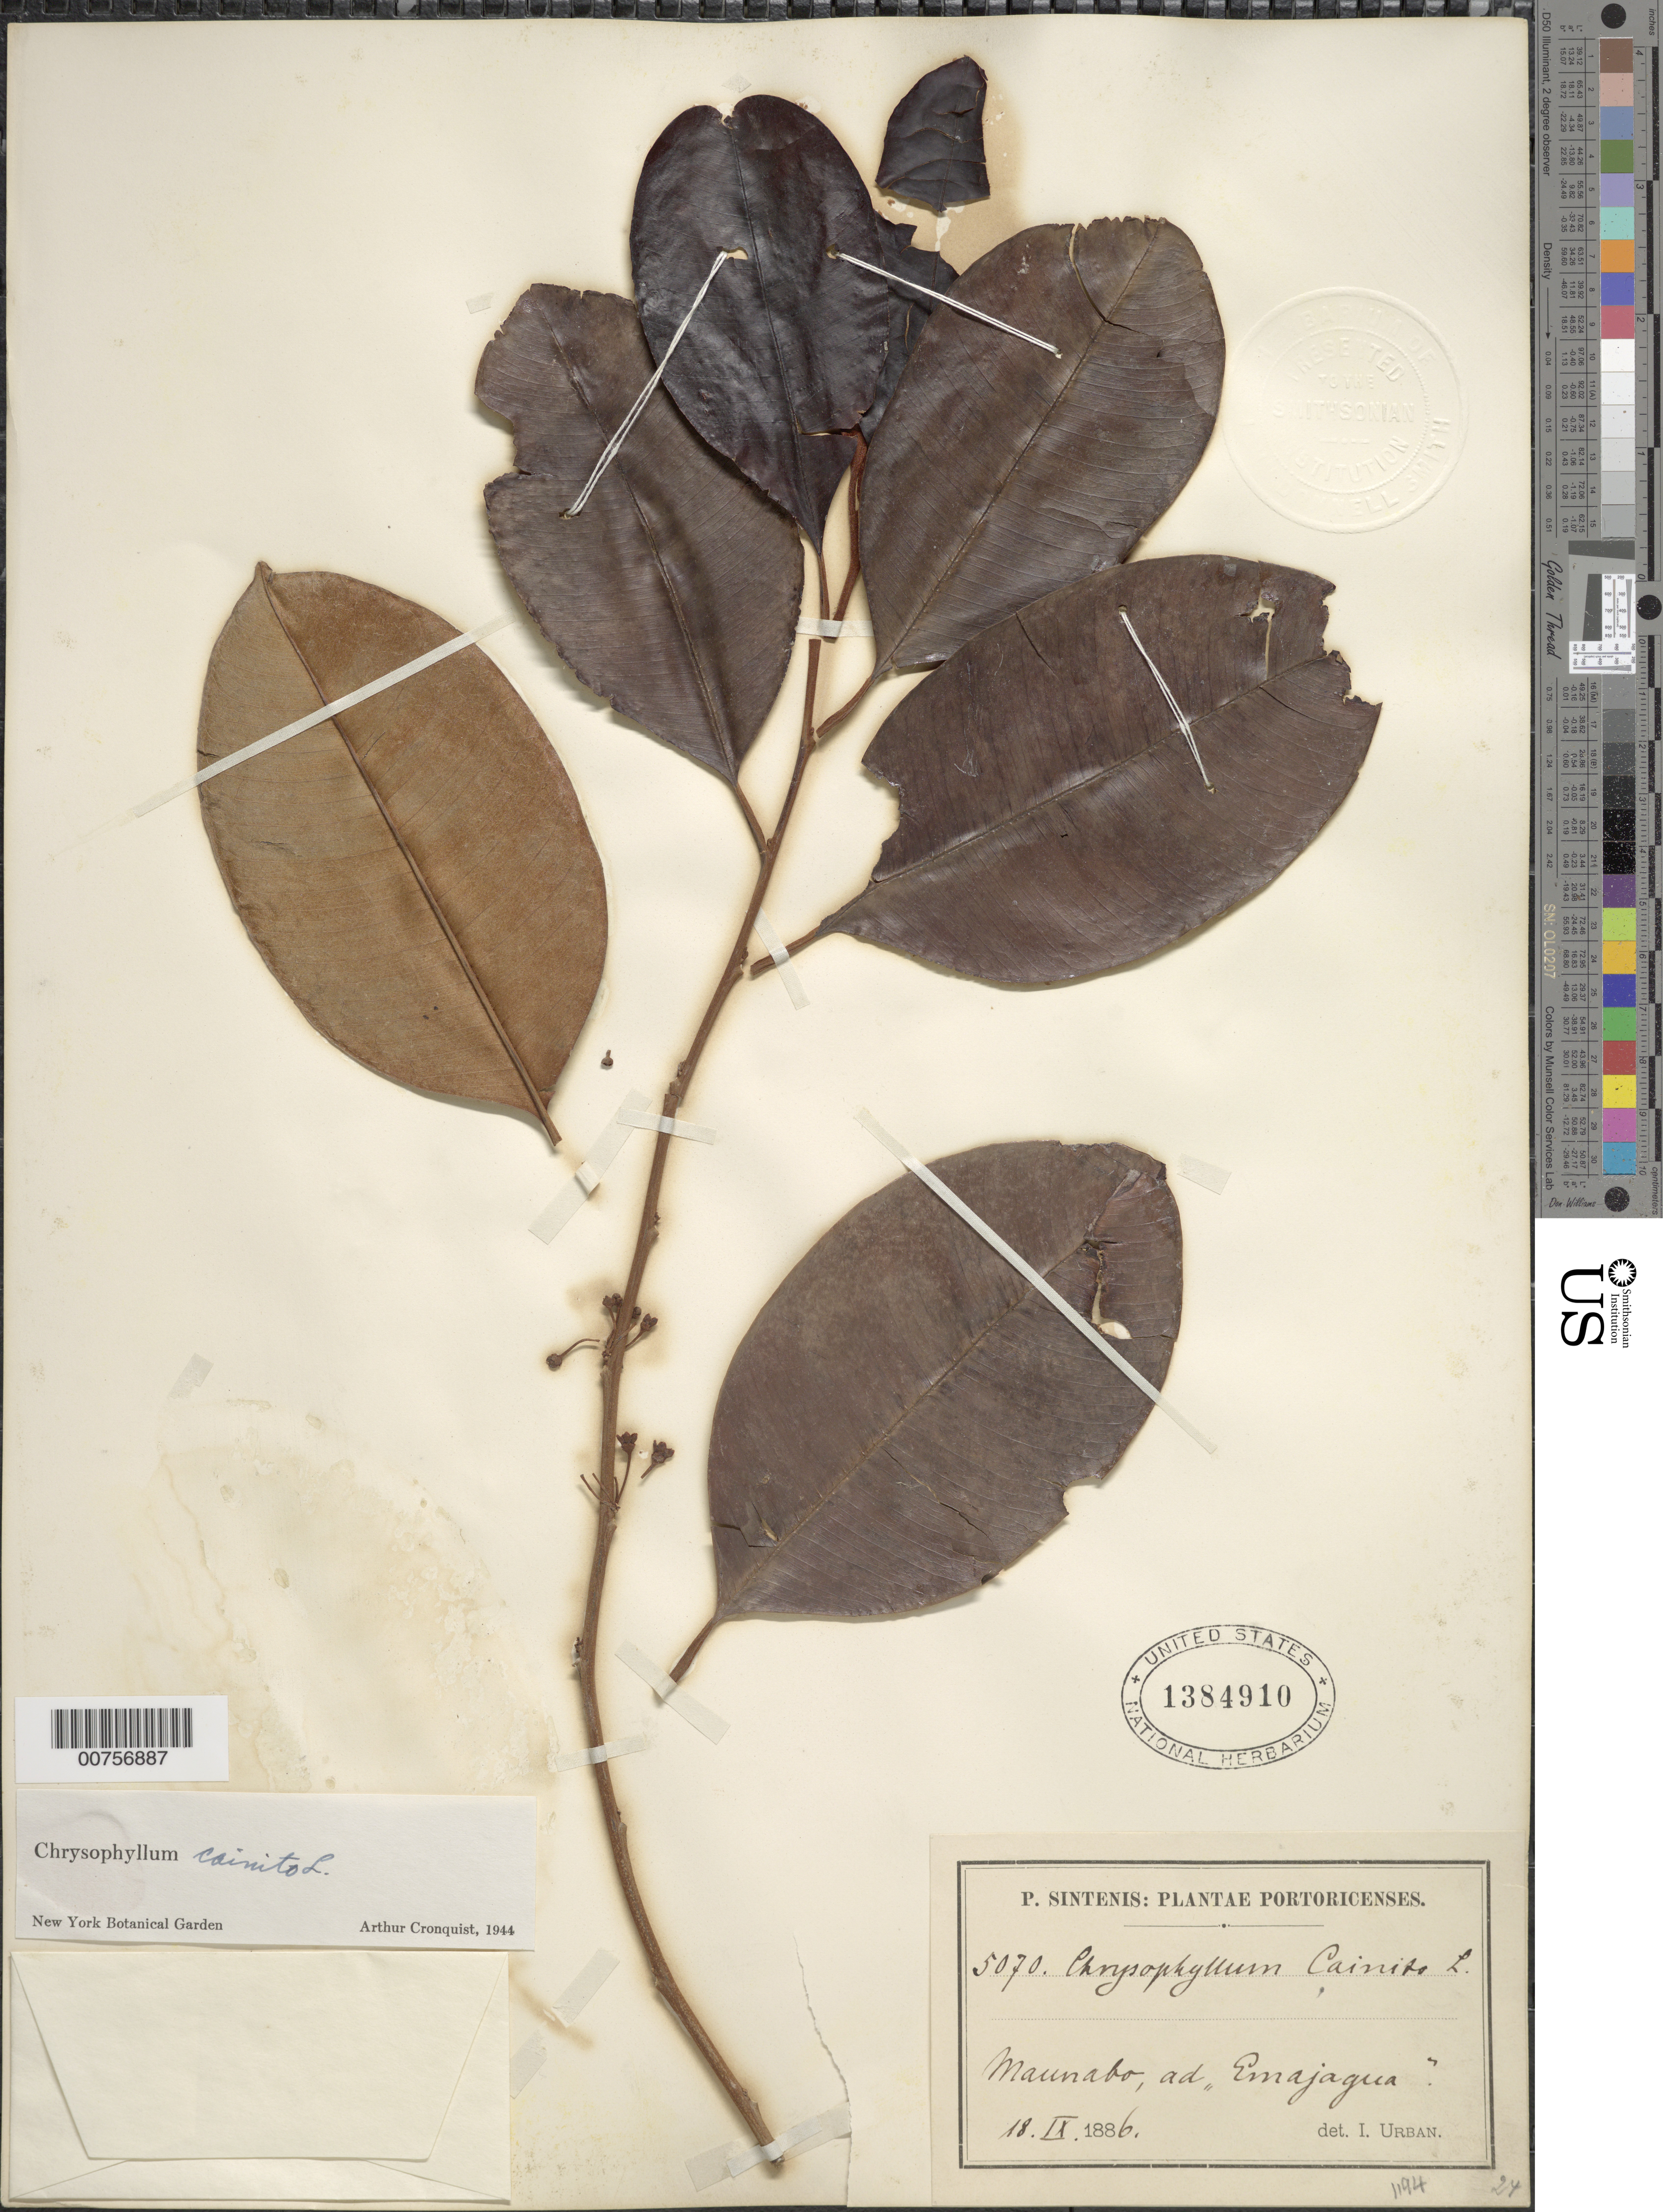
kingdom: Plantae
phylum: Tracheophyta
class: Magnoliopsida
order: Ericales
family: Sapotaceae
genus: Chrysophyllum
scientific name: Chrysophyllum cainito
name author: L.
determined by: Cronquist, A. J.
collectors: P. Sintenis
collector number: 5070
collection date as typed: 18 Sep 1886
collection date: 1886-09-18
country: Puerto Rico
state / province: Maunabo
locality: Maunabo, ad "Emajagua"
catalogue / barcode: US 1384910